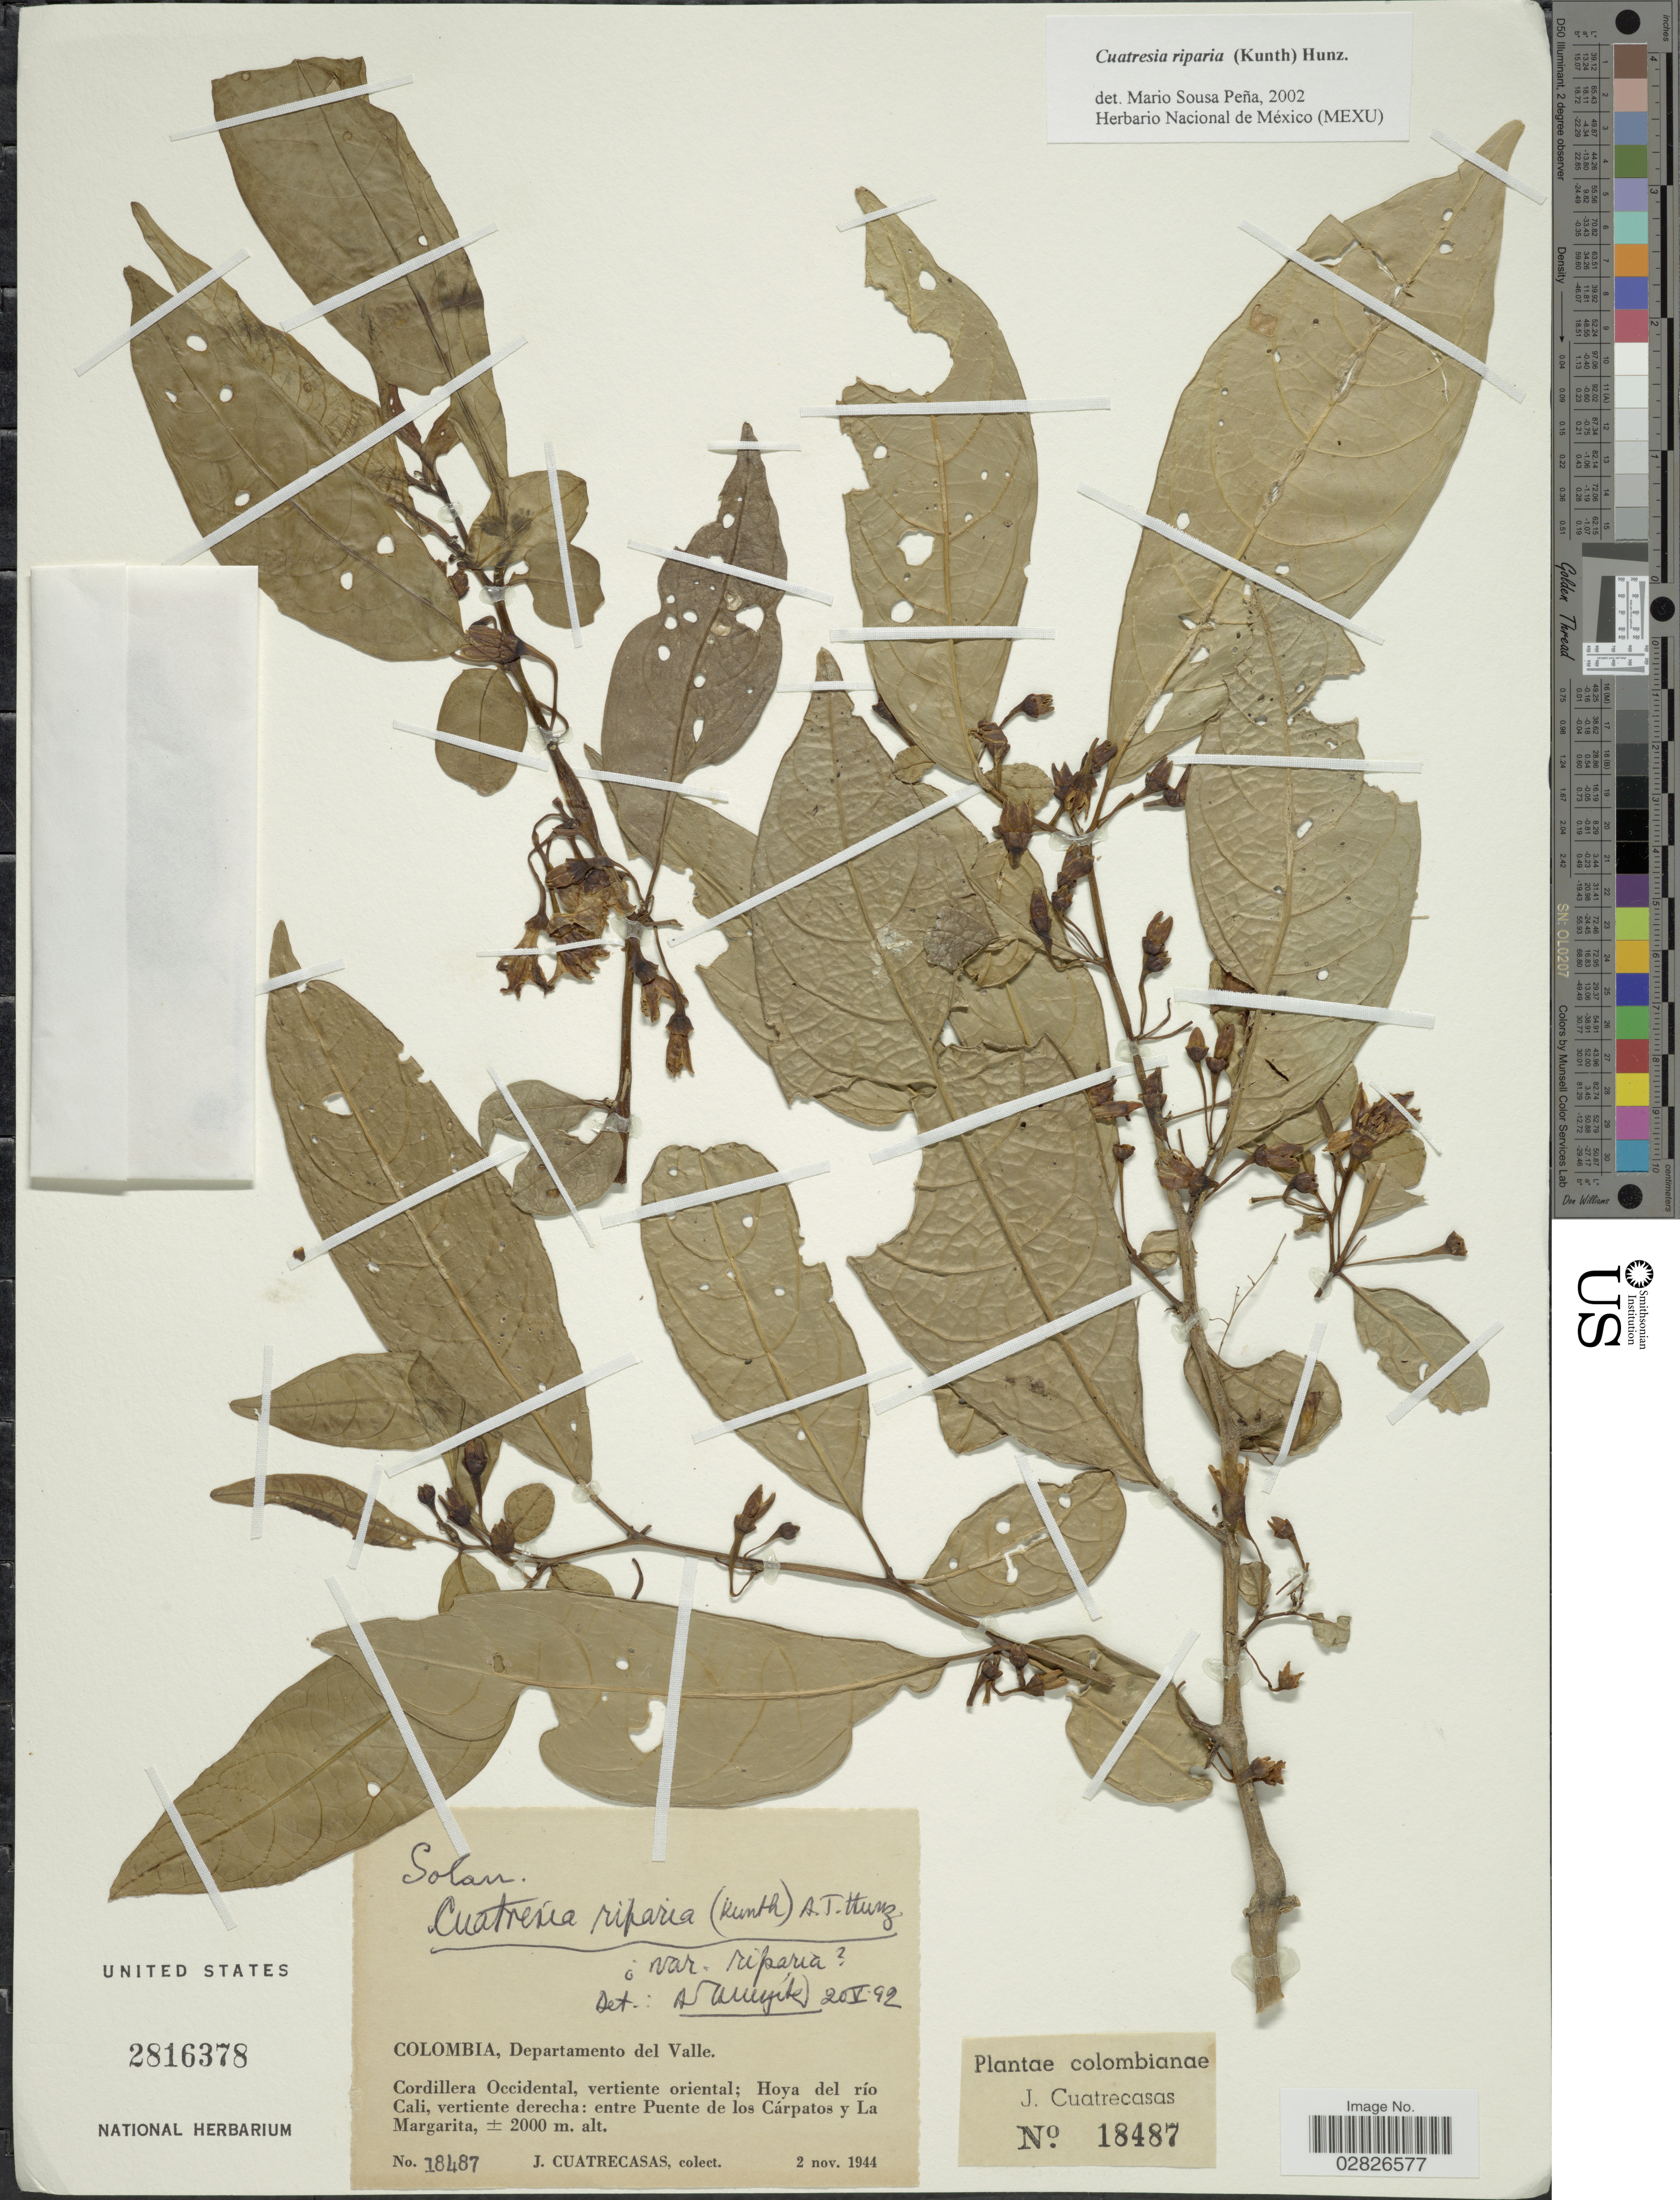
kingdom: Plantae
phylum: Tracheophyta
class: Magnoliopsida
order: Solanales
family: Solanaceae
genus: Cuatresia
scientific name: Cuatresia riparia var. riparia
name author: (Kunth) Hunz.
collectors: J. Cuatrecasas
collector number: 18487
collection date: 1944-11-02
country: Colombia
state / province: Valle del Cauca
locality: Department del Valle, Cordillera Occidental, vertiente oriental, Hoya del río Cali, vertiente derecha, entre Puente de los Cárpatos y La Margarita.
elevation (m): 2000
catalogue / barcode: US 2816378